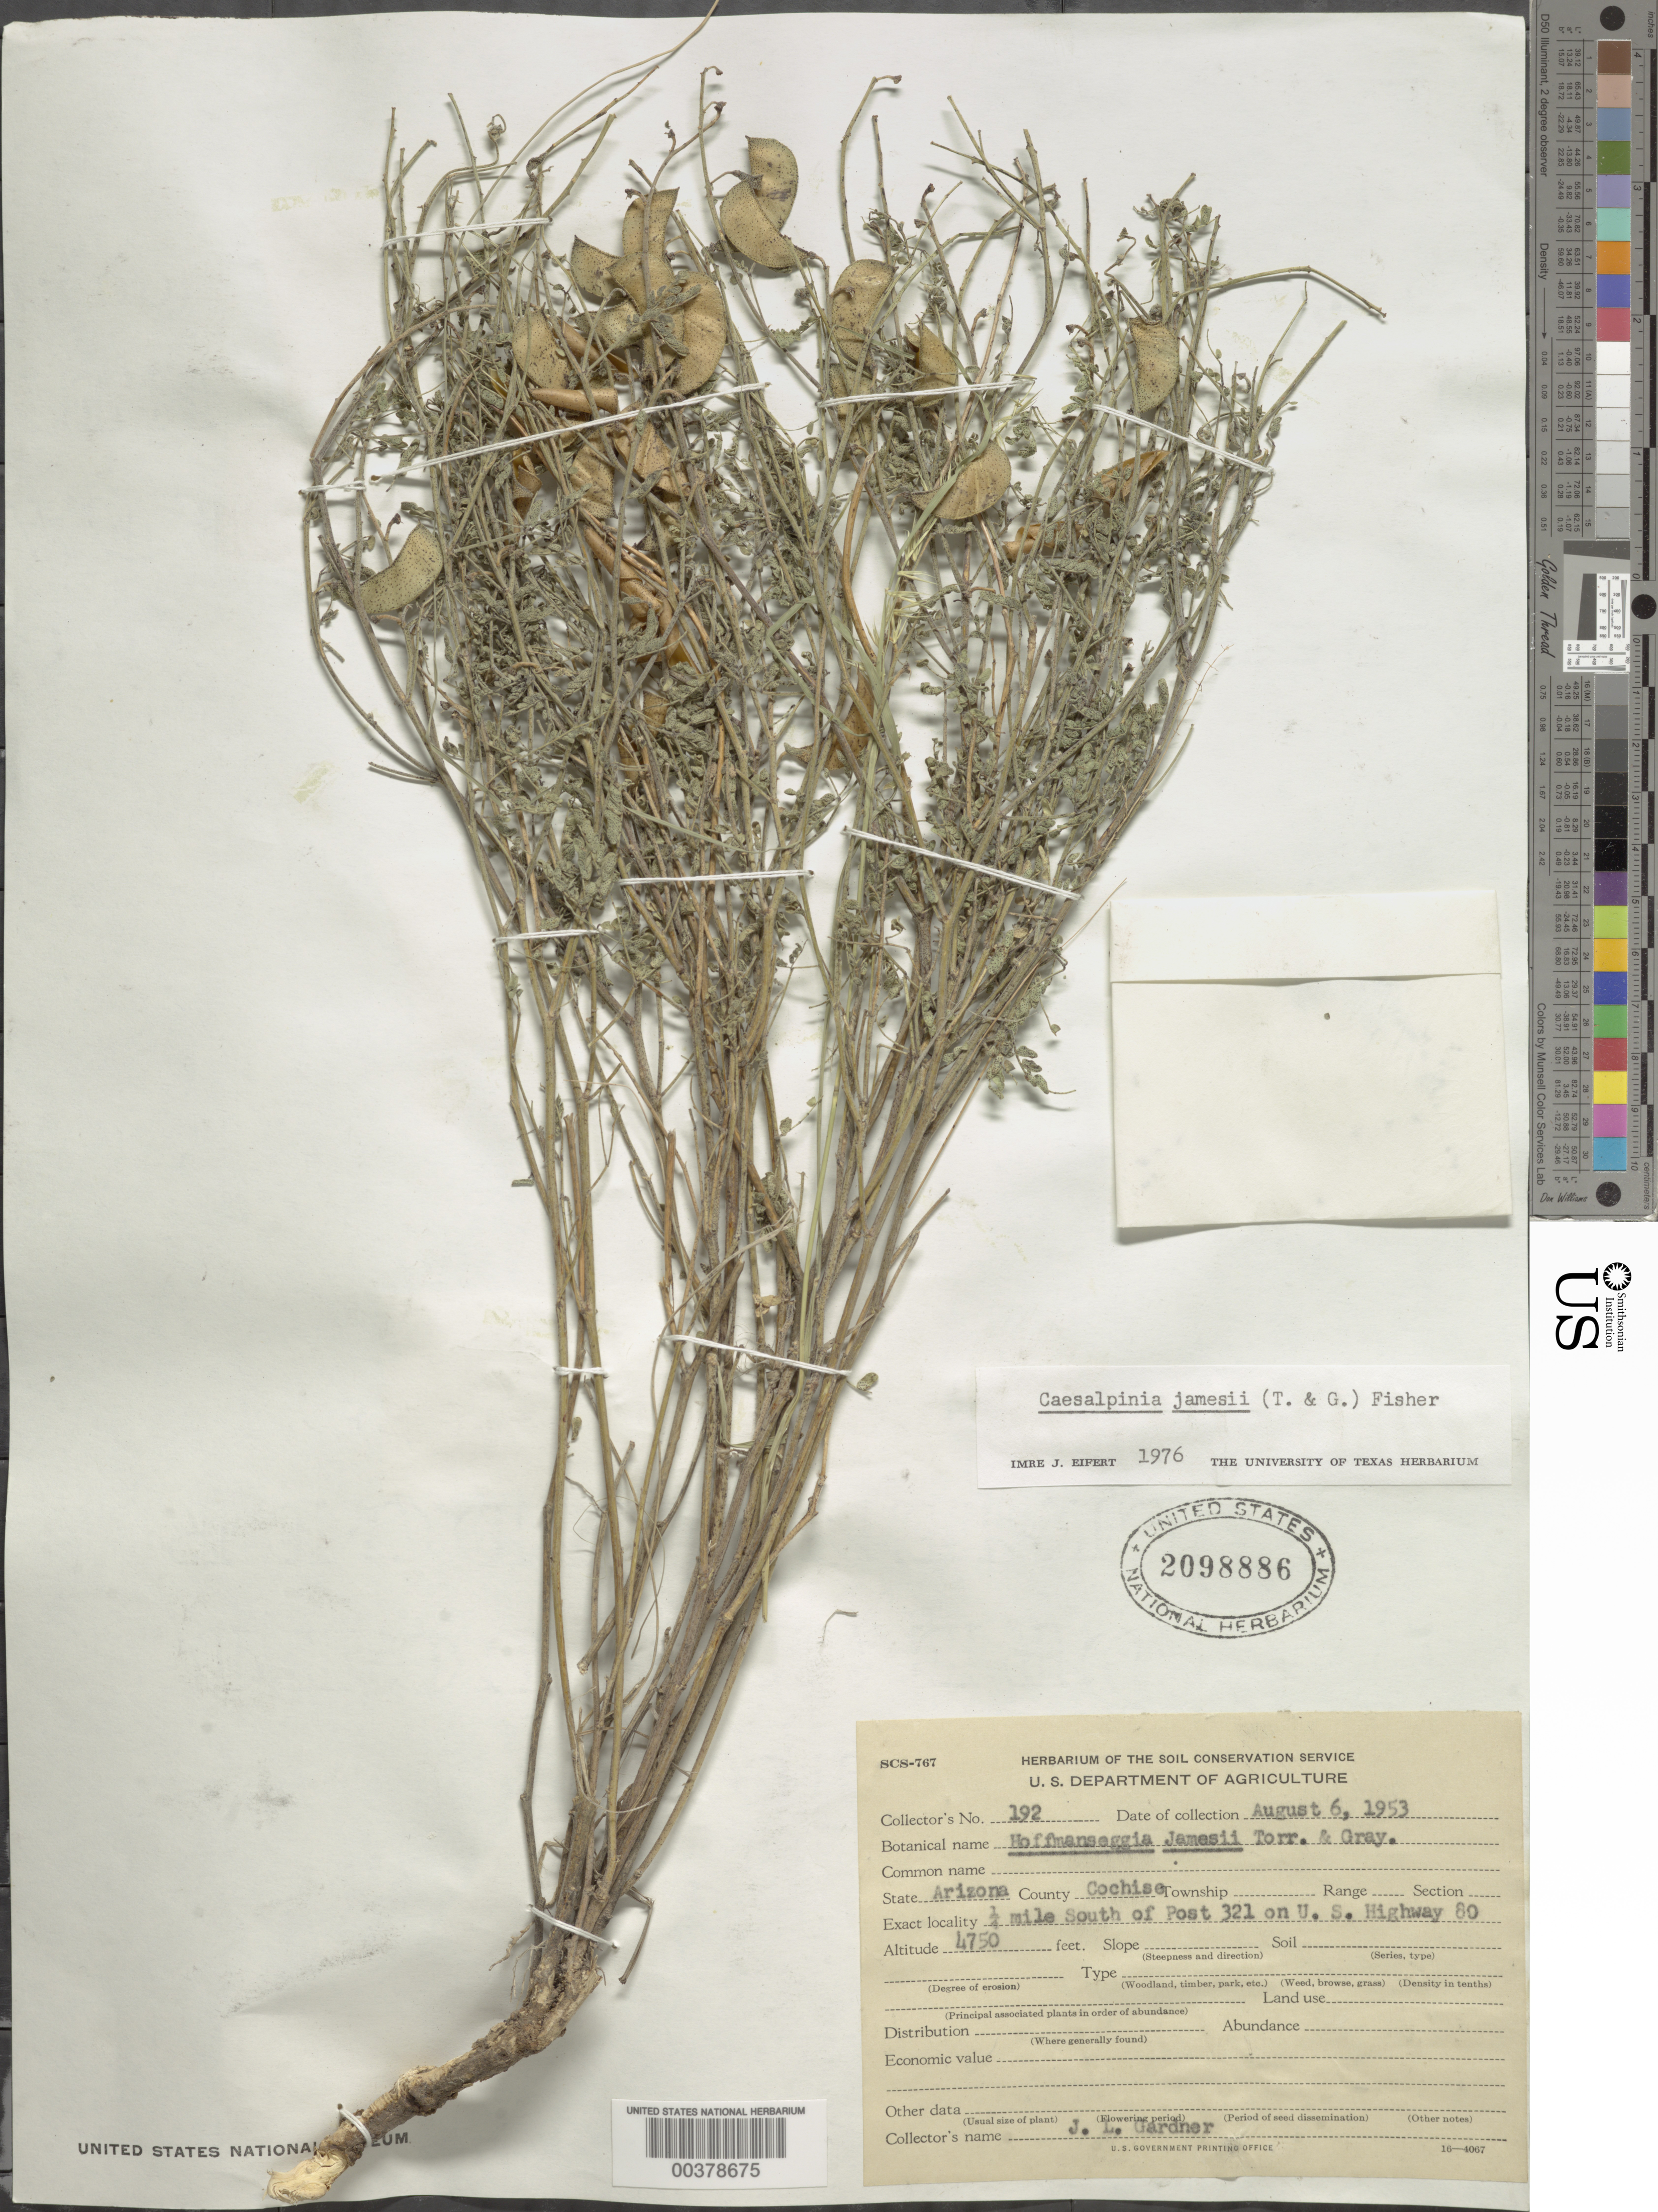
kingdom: Plantae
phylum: Tracheophyta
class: Magnoliopsida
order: Fabales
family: Fabaceae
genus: Pomaria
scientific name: Pomaria jamesii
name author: (Torr. & A. Gray) Walp.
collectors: J. L. Gardner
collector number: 192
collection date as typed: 06 Aug 1953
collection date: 1953-08-06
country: United States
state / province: Arizona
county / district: Cochise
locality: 1/4 mi s of post 321 on u.s. hwy 80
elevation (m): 1448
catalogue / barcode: US 2098886